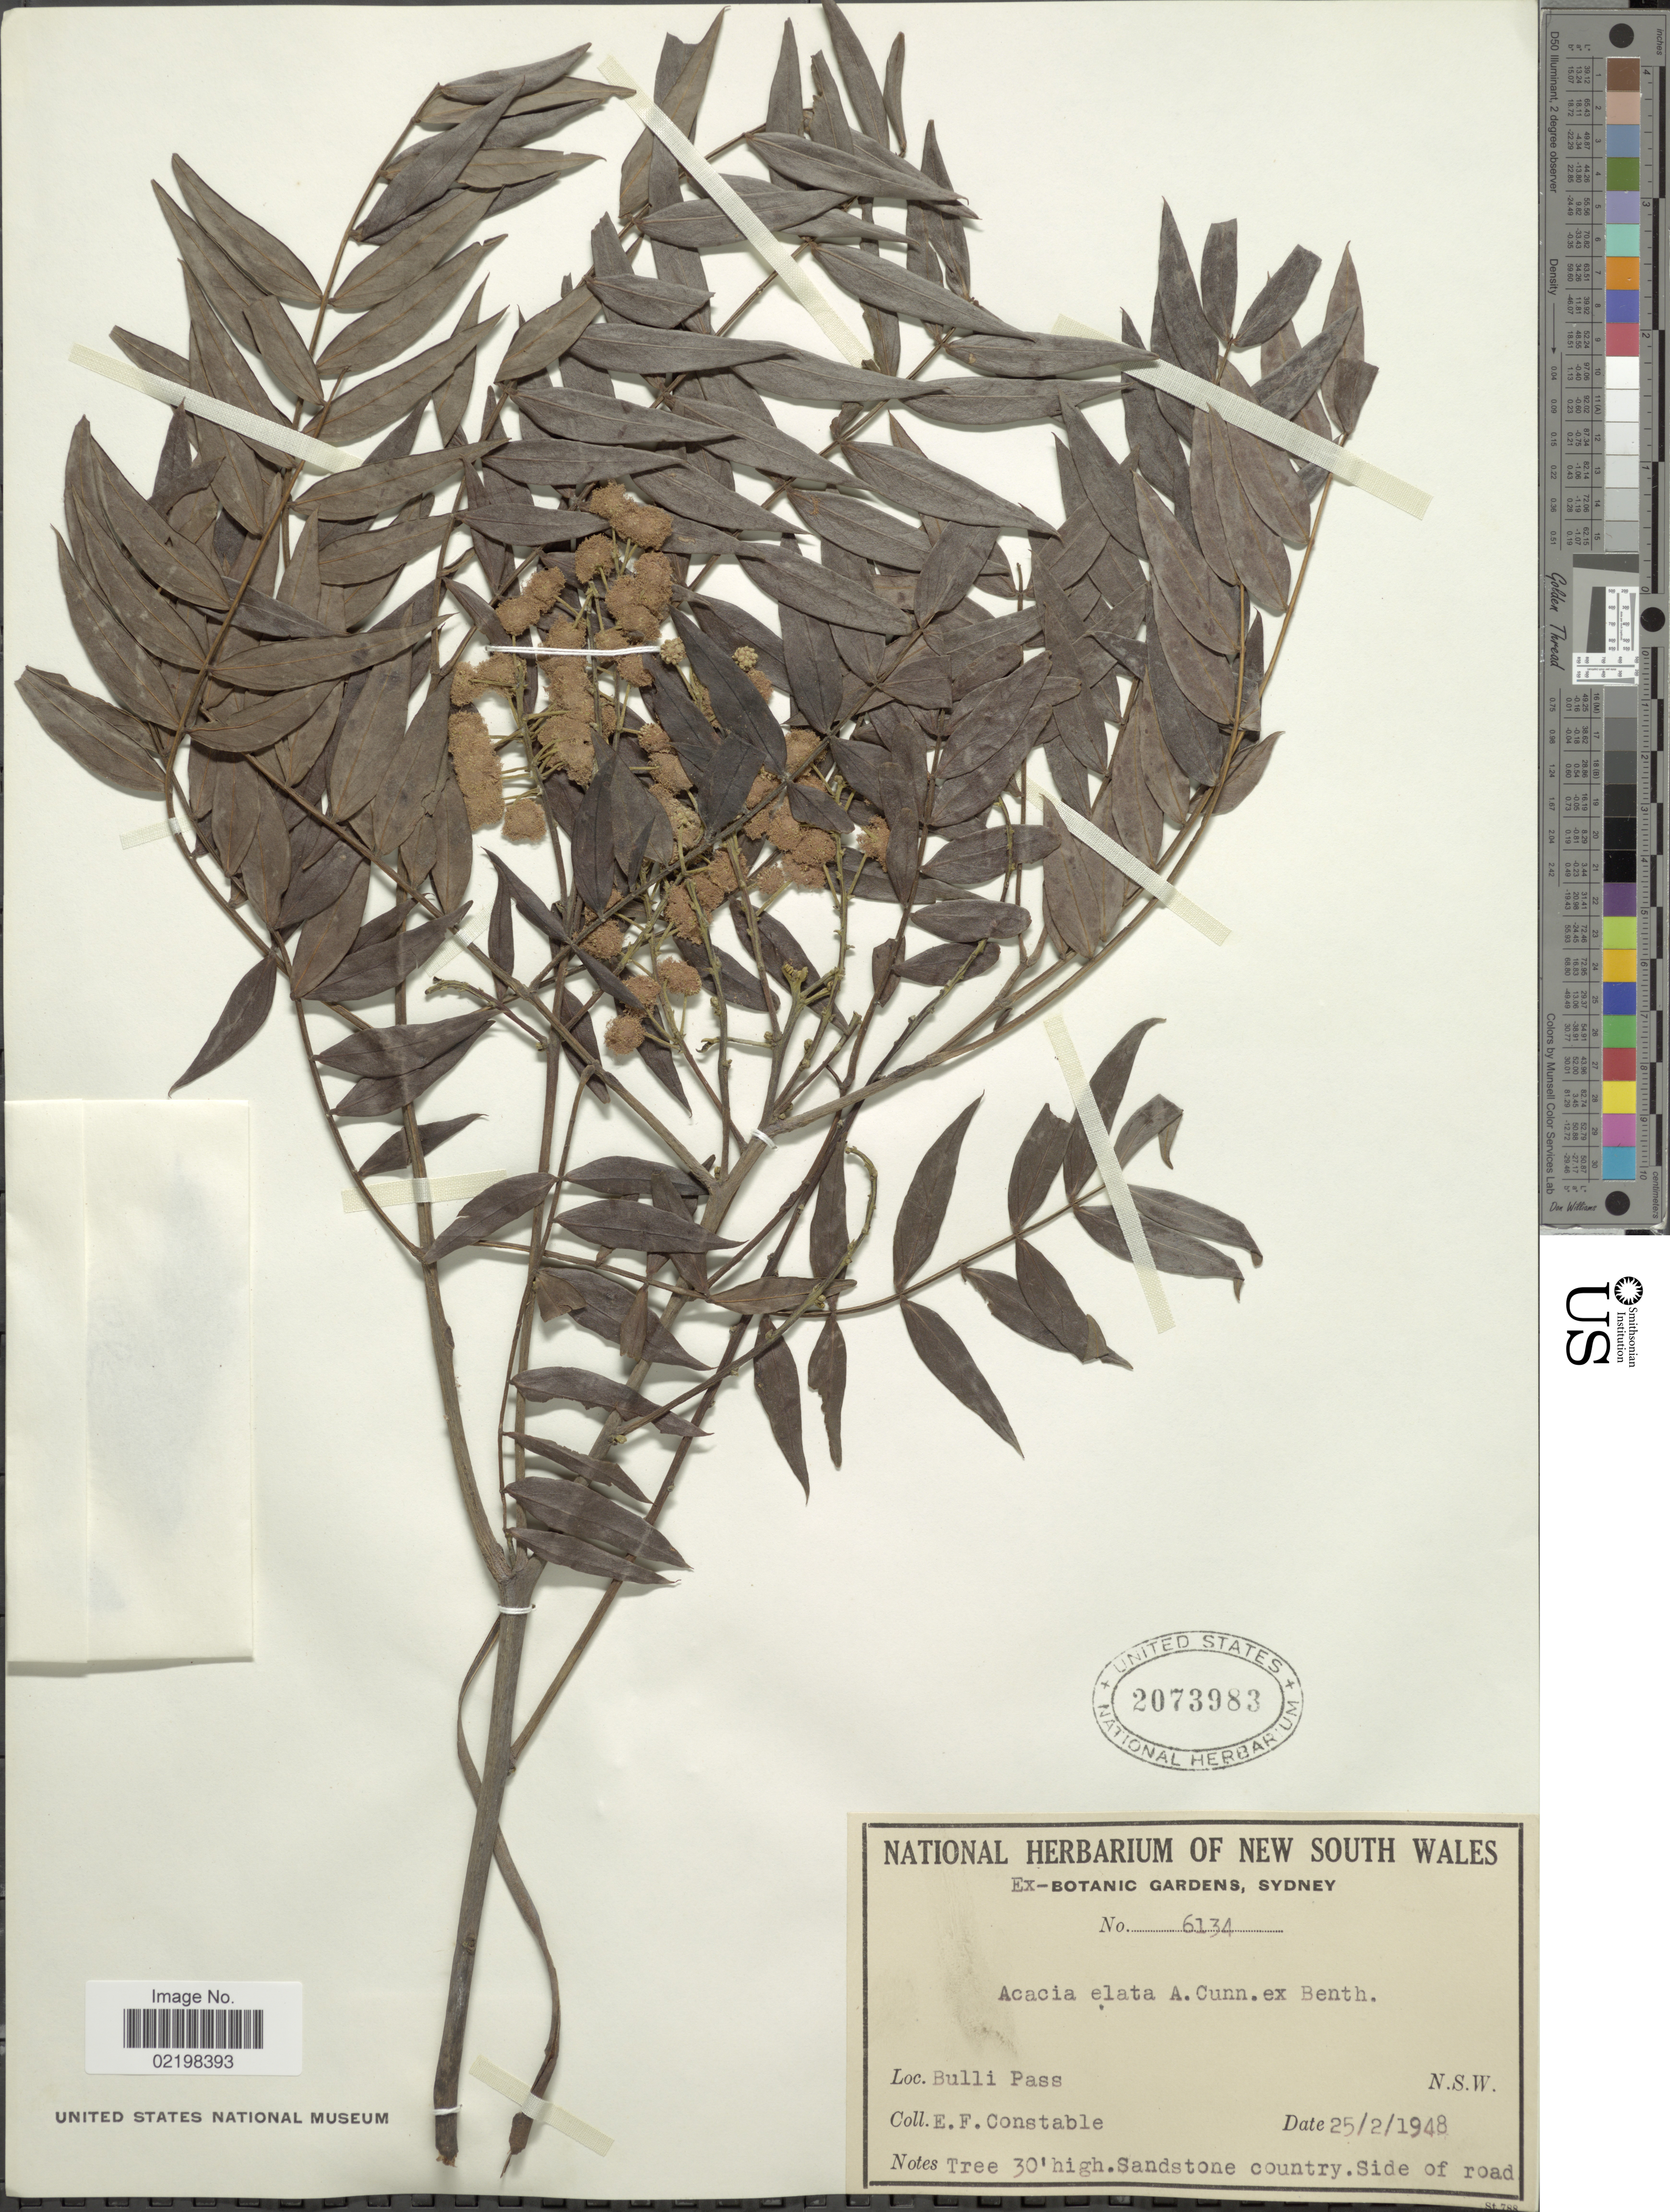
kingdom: Plantae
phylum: Tracheophyta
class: Magnoliopsida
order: Fabales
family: Fabaceae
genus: Acacia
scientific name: Acacia elata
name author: A. Cunn. ex Benth.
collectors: E. F. Constable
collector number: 6134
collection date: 1948-02-25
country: Australia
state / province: New South Wales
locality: Bulli Pass, N.S.W.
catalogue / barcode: US 2073983